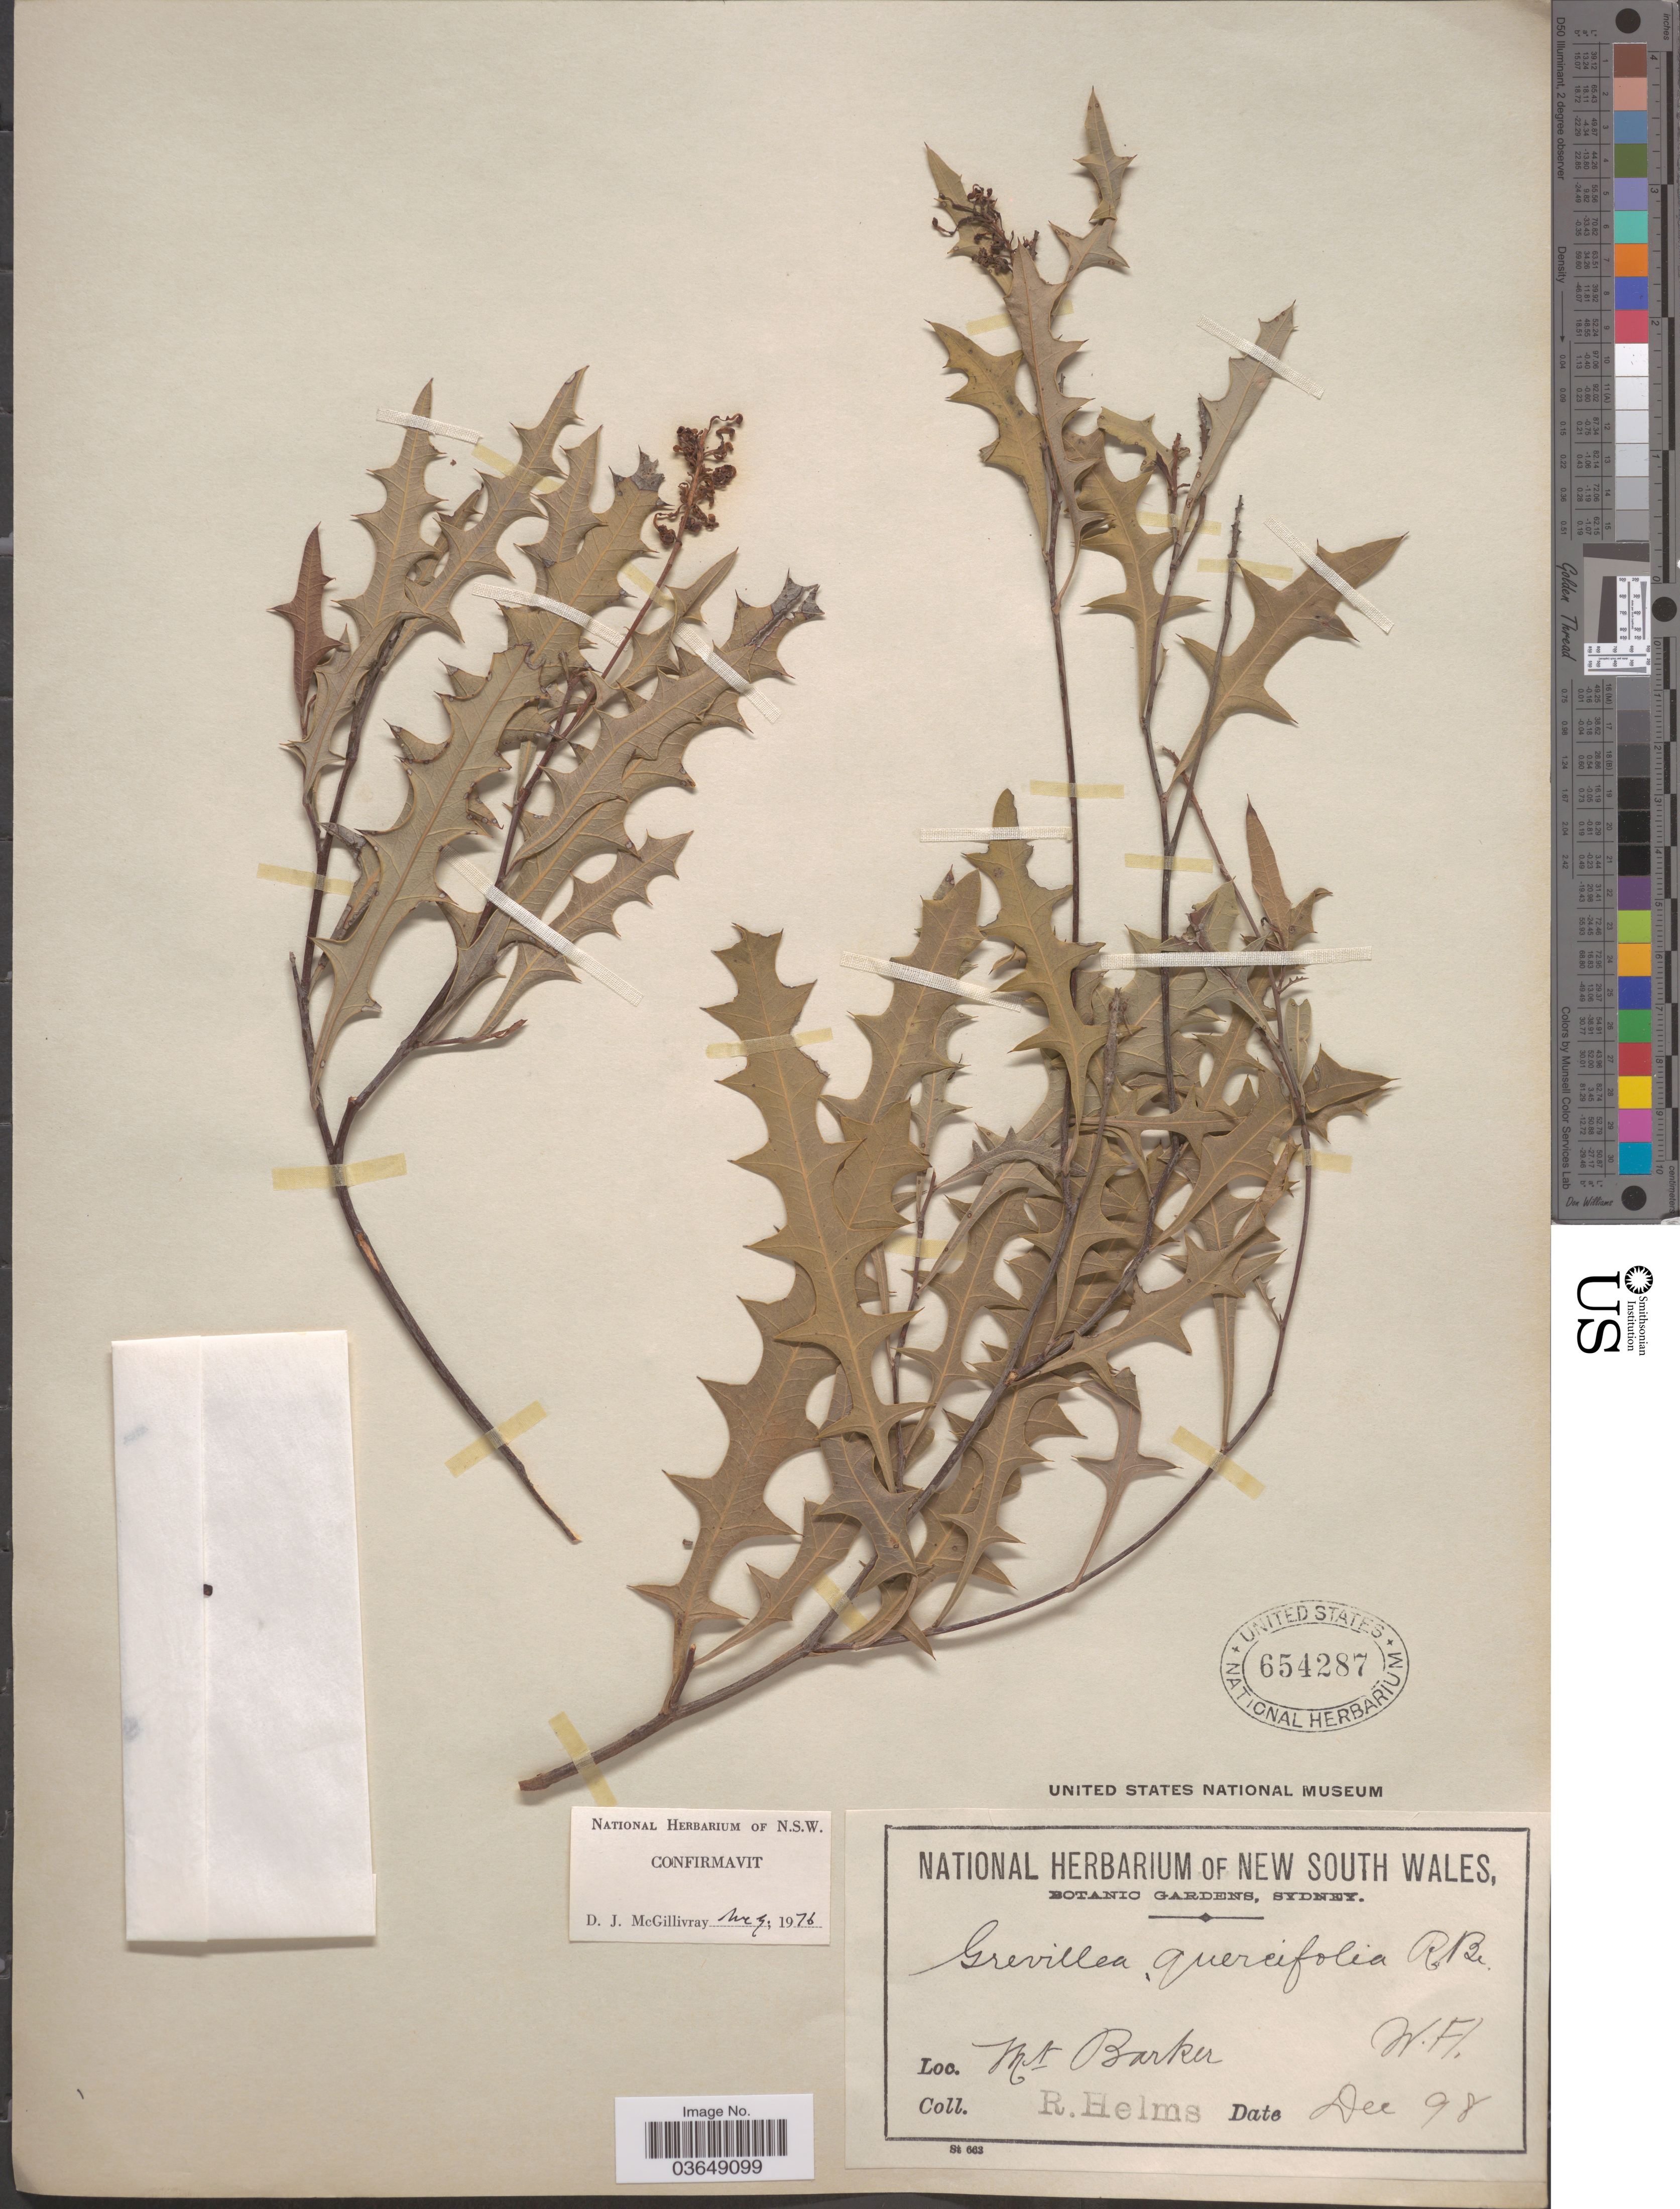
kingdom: Plantae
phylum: Tracheophyta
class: Magnoliopsida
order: Proteales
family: Proteaceae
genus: Grevillea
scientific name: Grevillea quercifolia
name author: R. Br.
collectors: R. Helms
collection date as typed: Transcribed d/m/y: /12/98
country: Australia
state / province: Western Australia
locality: Mt. Barker.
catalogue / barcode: US 654287